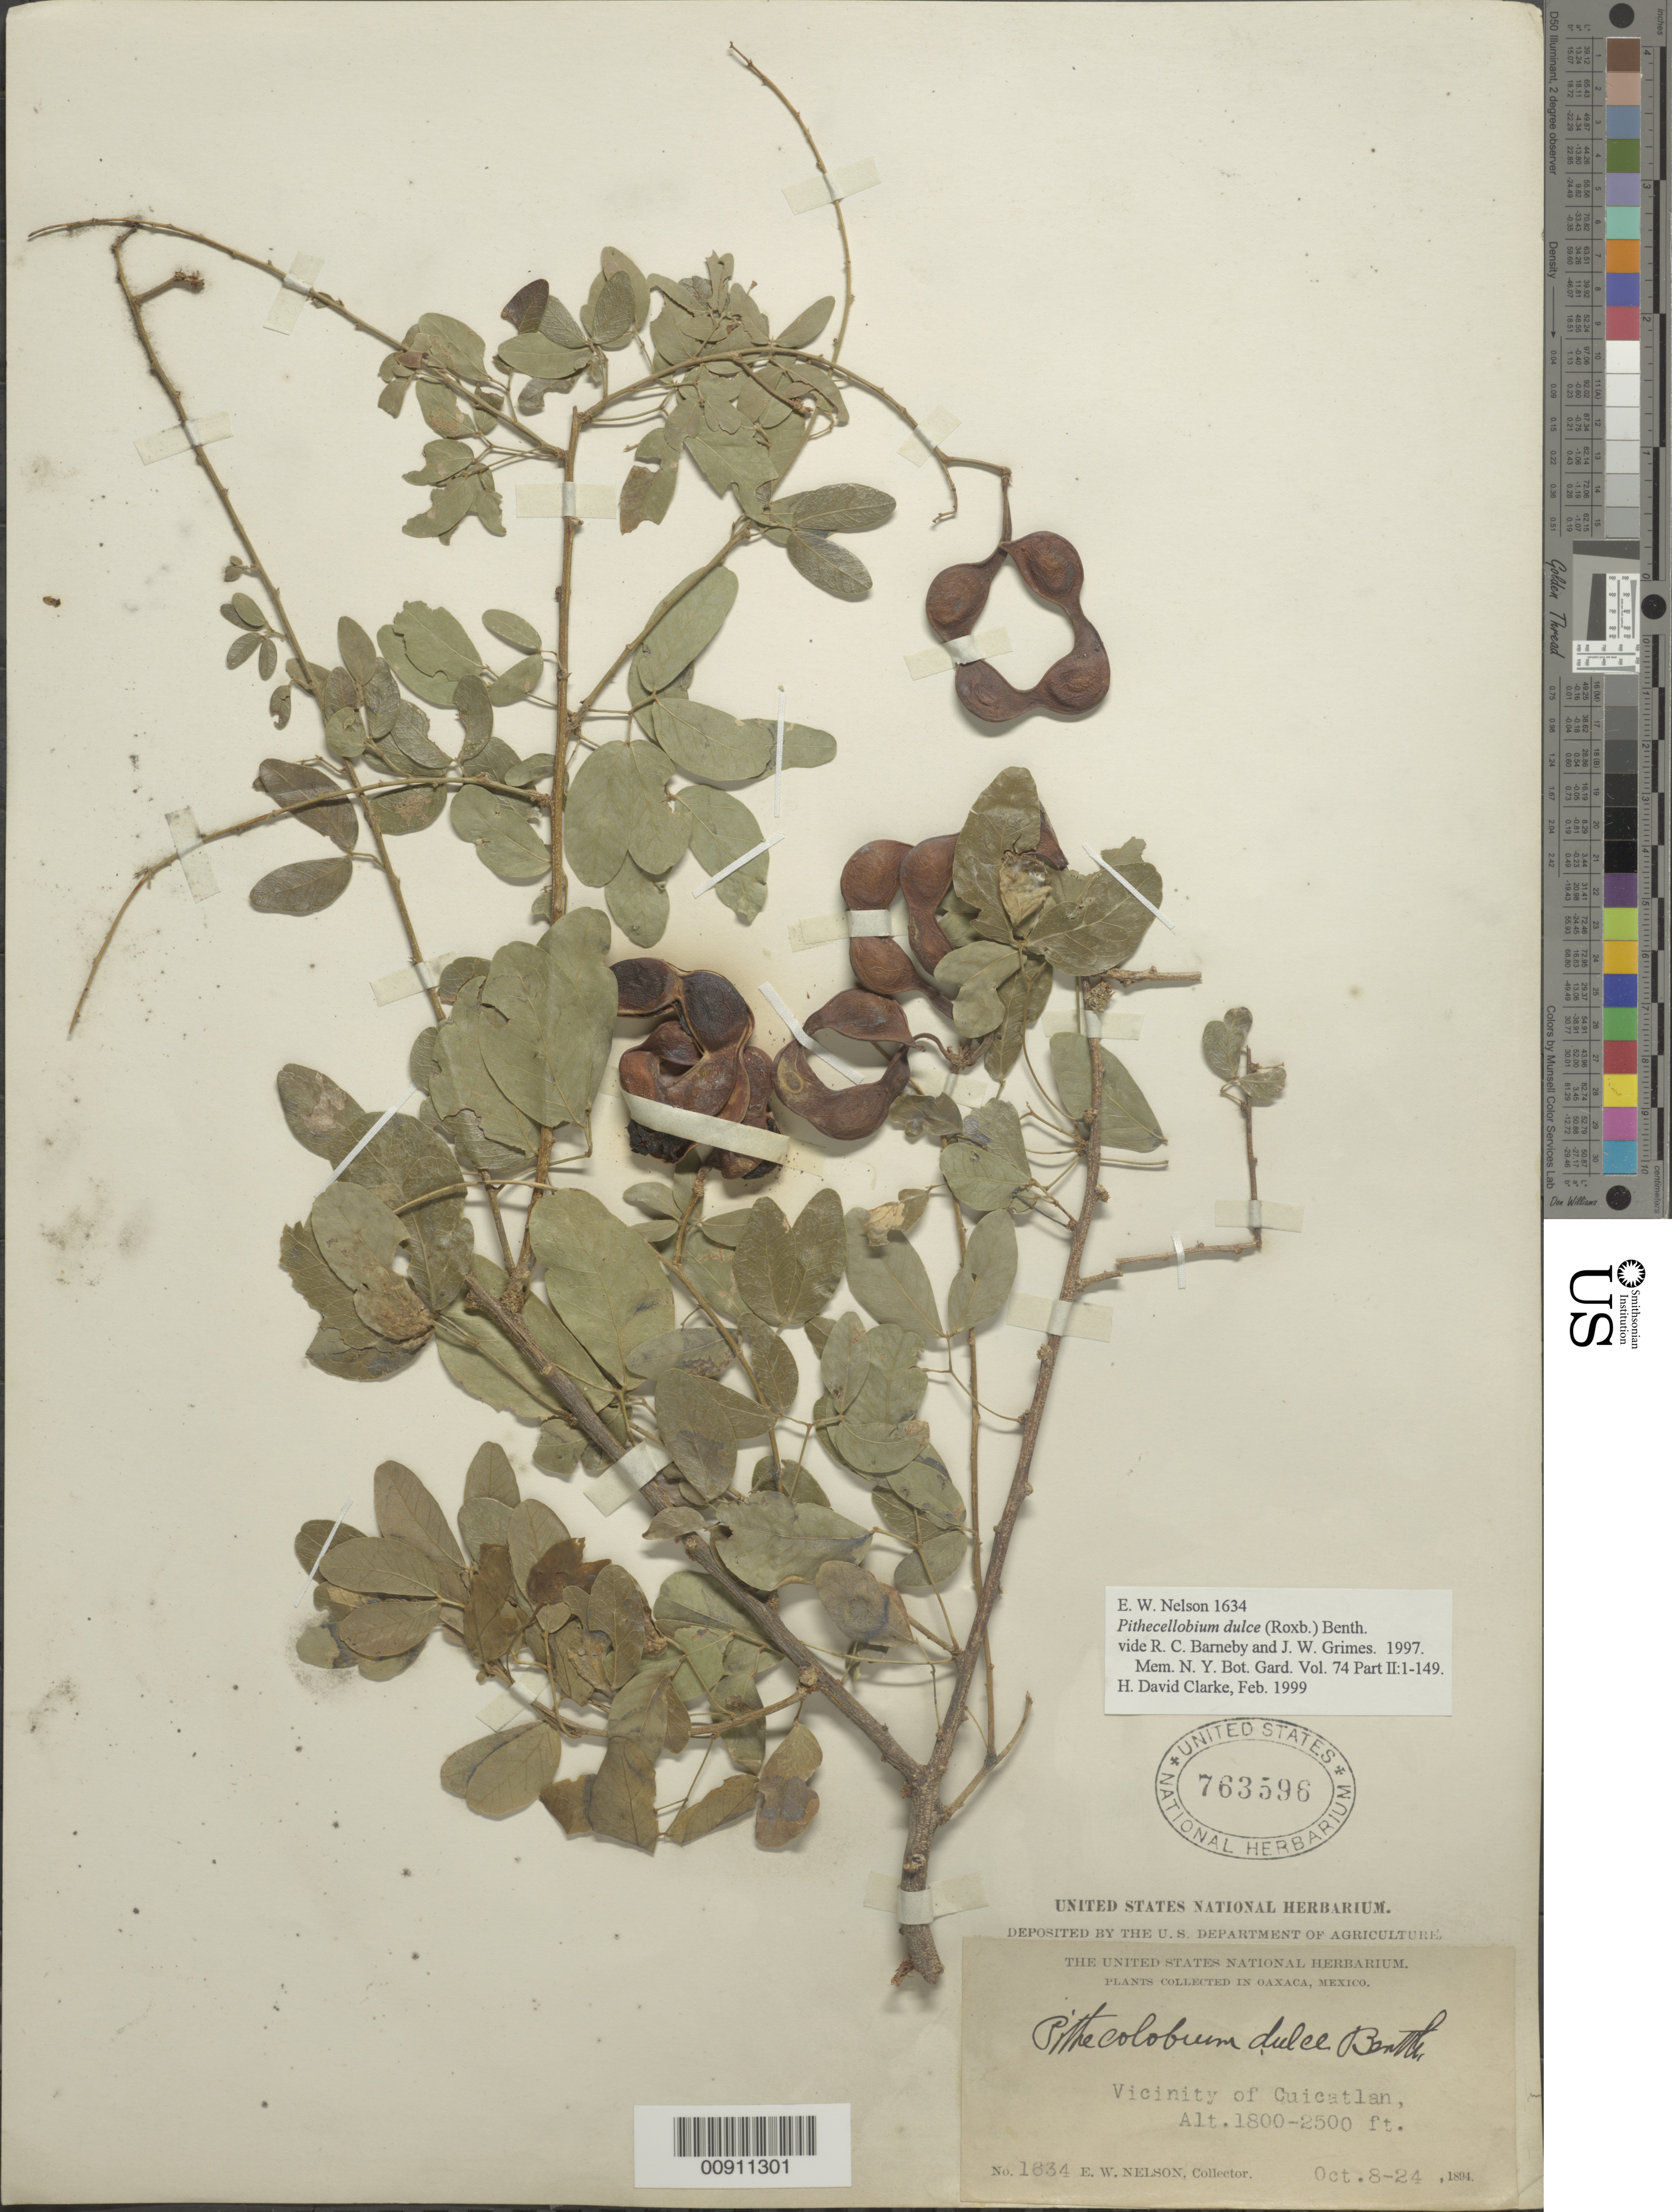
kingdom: Plantae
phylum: Tracheophyta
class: Magnoliopsida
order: Fabales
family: Fabaceae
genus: Pithecellobium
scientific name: Pithecellobium dulce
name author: (Roxb.) Benth.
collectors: E. W. Nelson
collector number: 1634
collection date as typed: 08 Oct 1894 to 24 Oct 1894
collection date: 1894-10-08/1894-10-24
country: Mexico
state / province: Oaxaca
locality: Vicinity of Cuicatlan.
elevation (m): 549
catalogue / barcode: US 763596